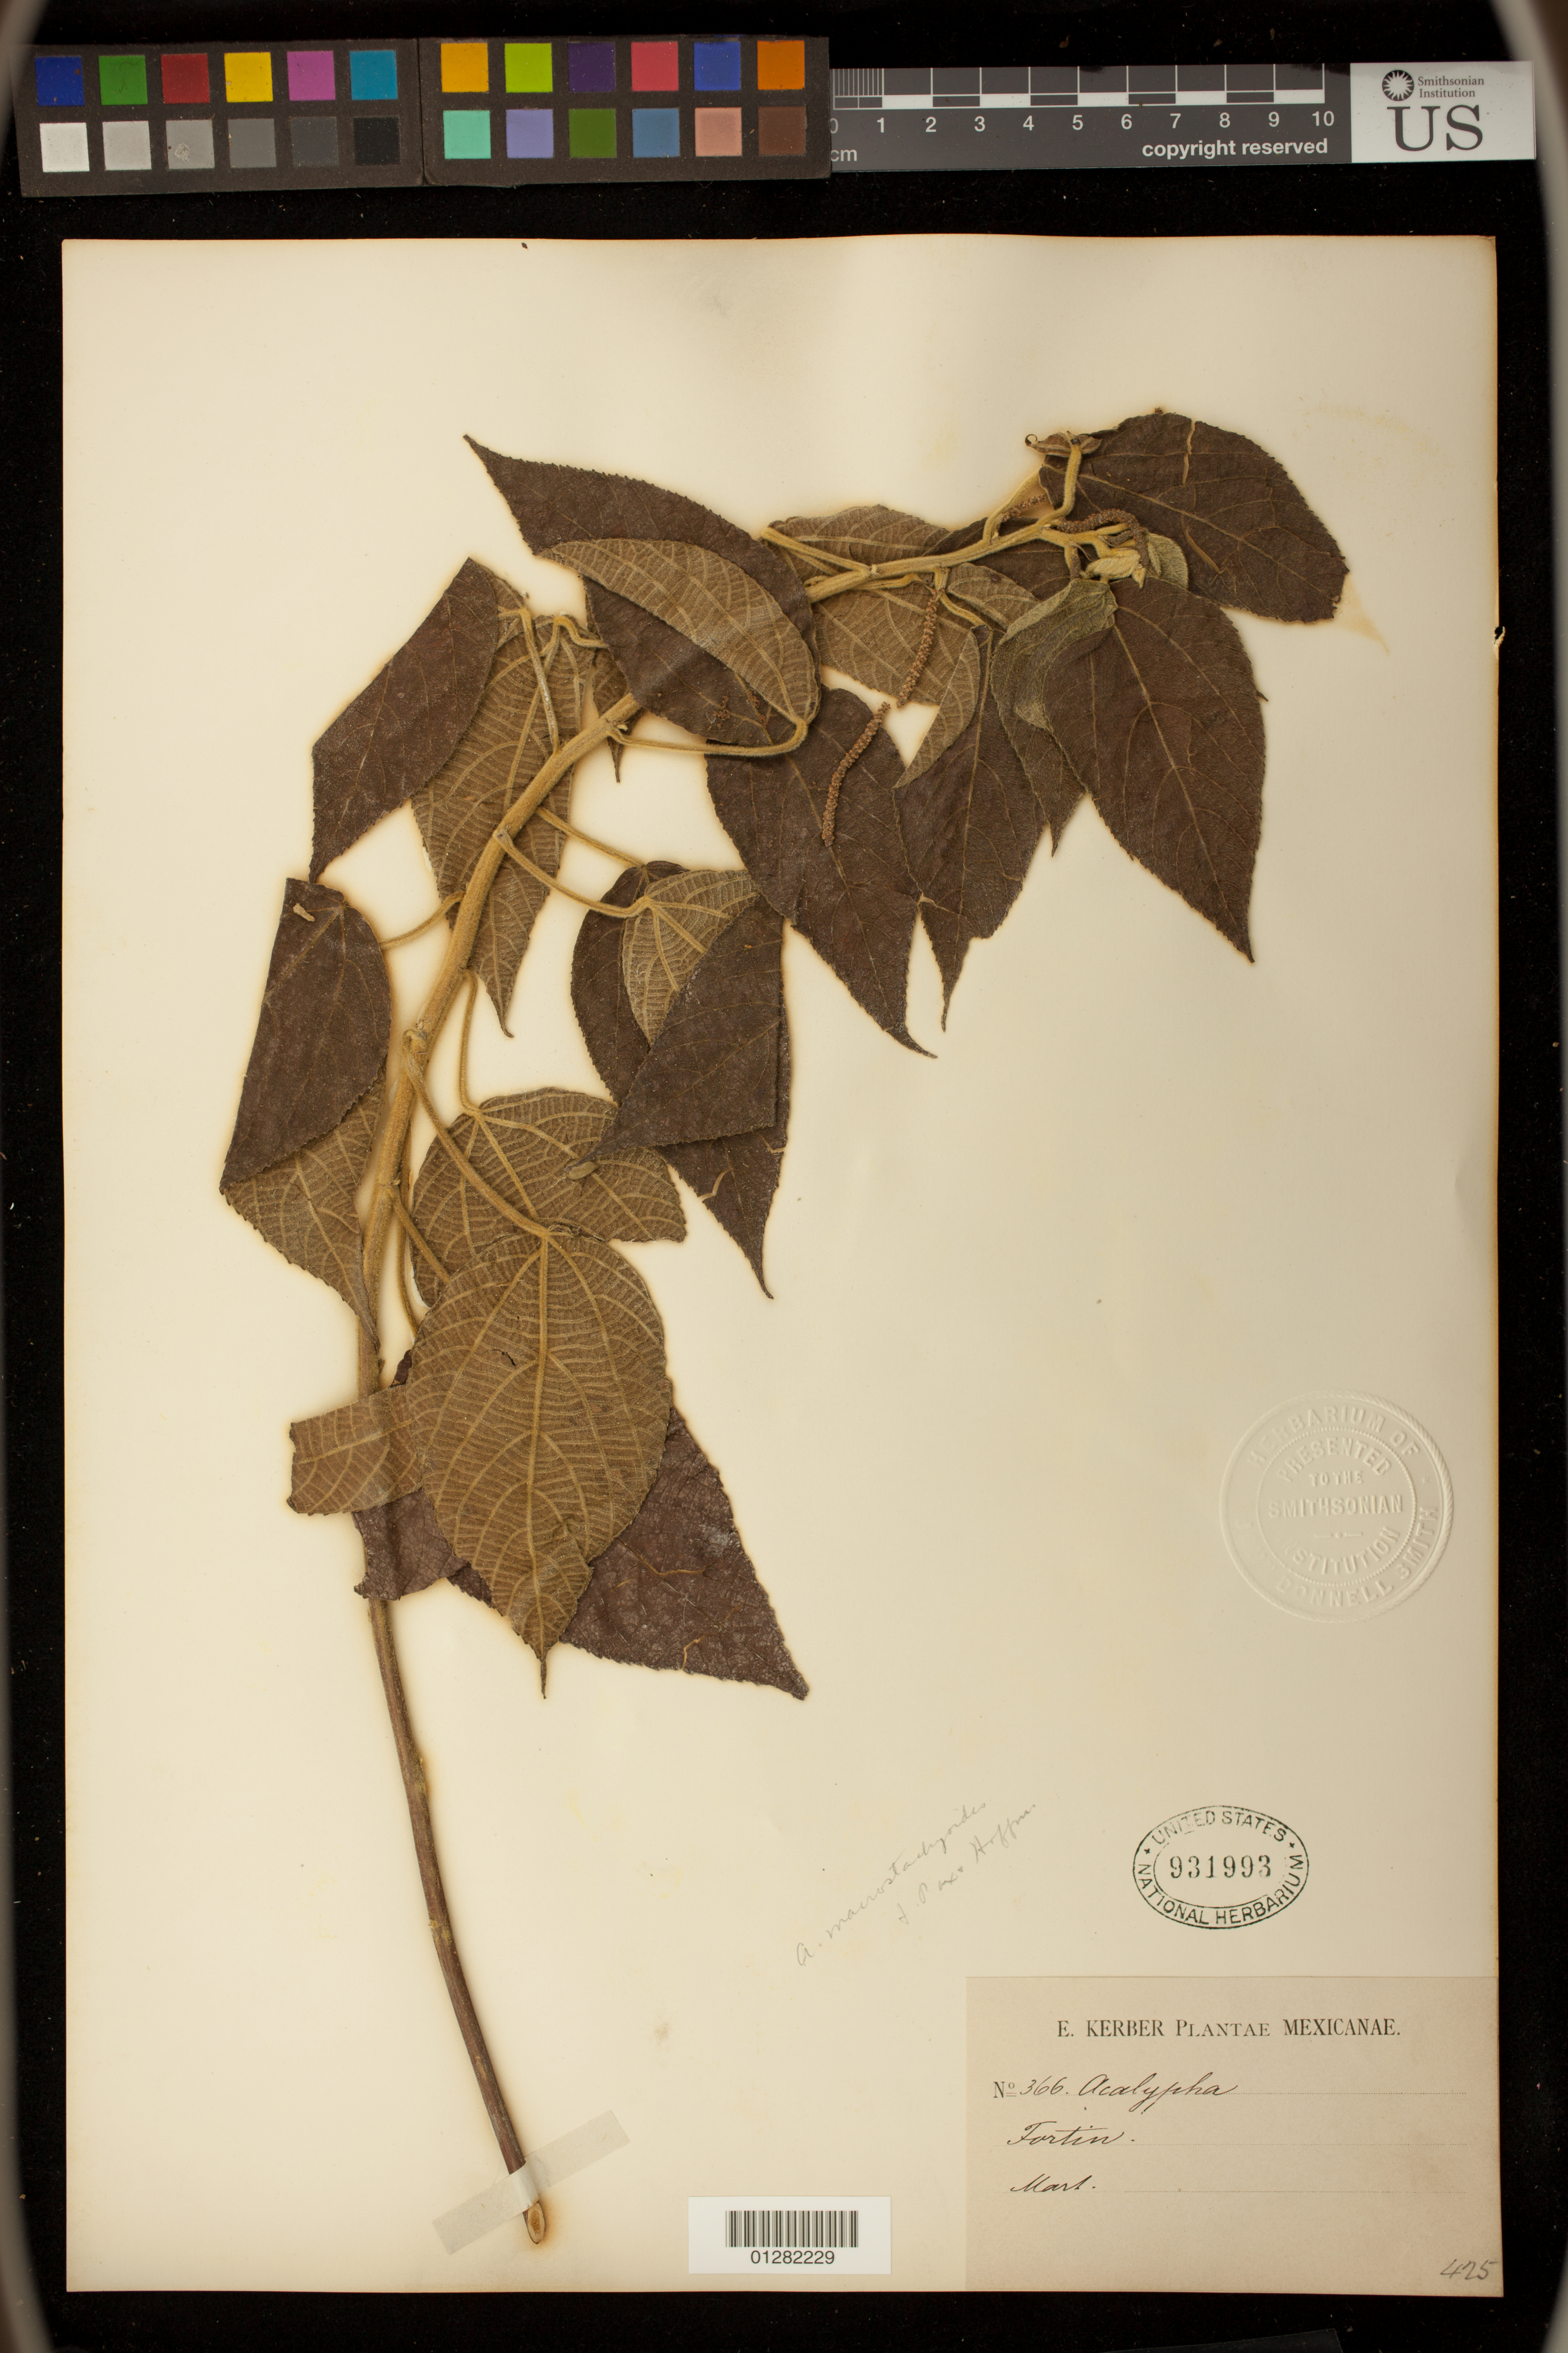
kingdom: Plantae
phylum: Tracheophyta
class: Magnoliopsida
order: Malpighiales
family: Euphorbiaceae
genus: Acalypha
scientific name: Acalypha macrostachyoides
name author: Müll. Arg.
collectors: E. Palmer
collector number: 366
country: Mexico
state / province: Veracruz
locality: Fortin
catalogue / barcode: US 931993